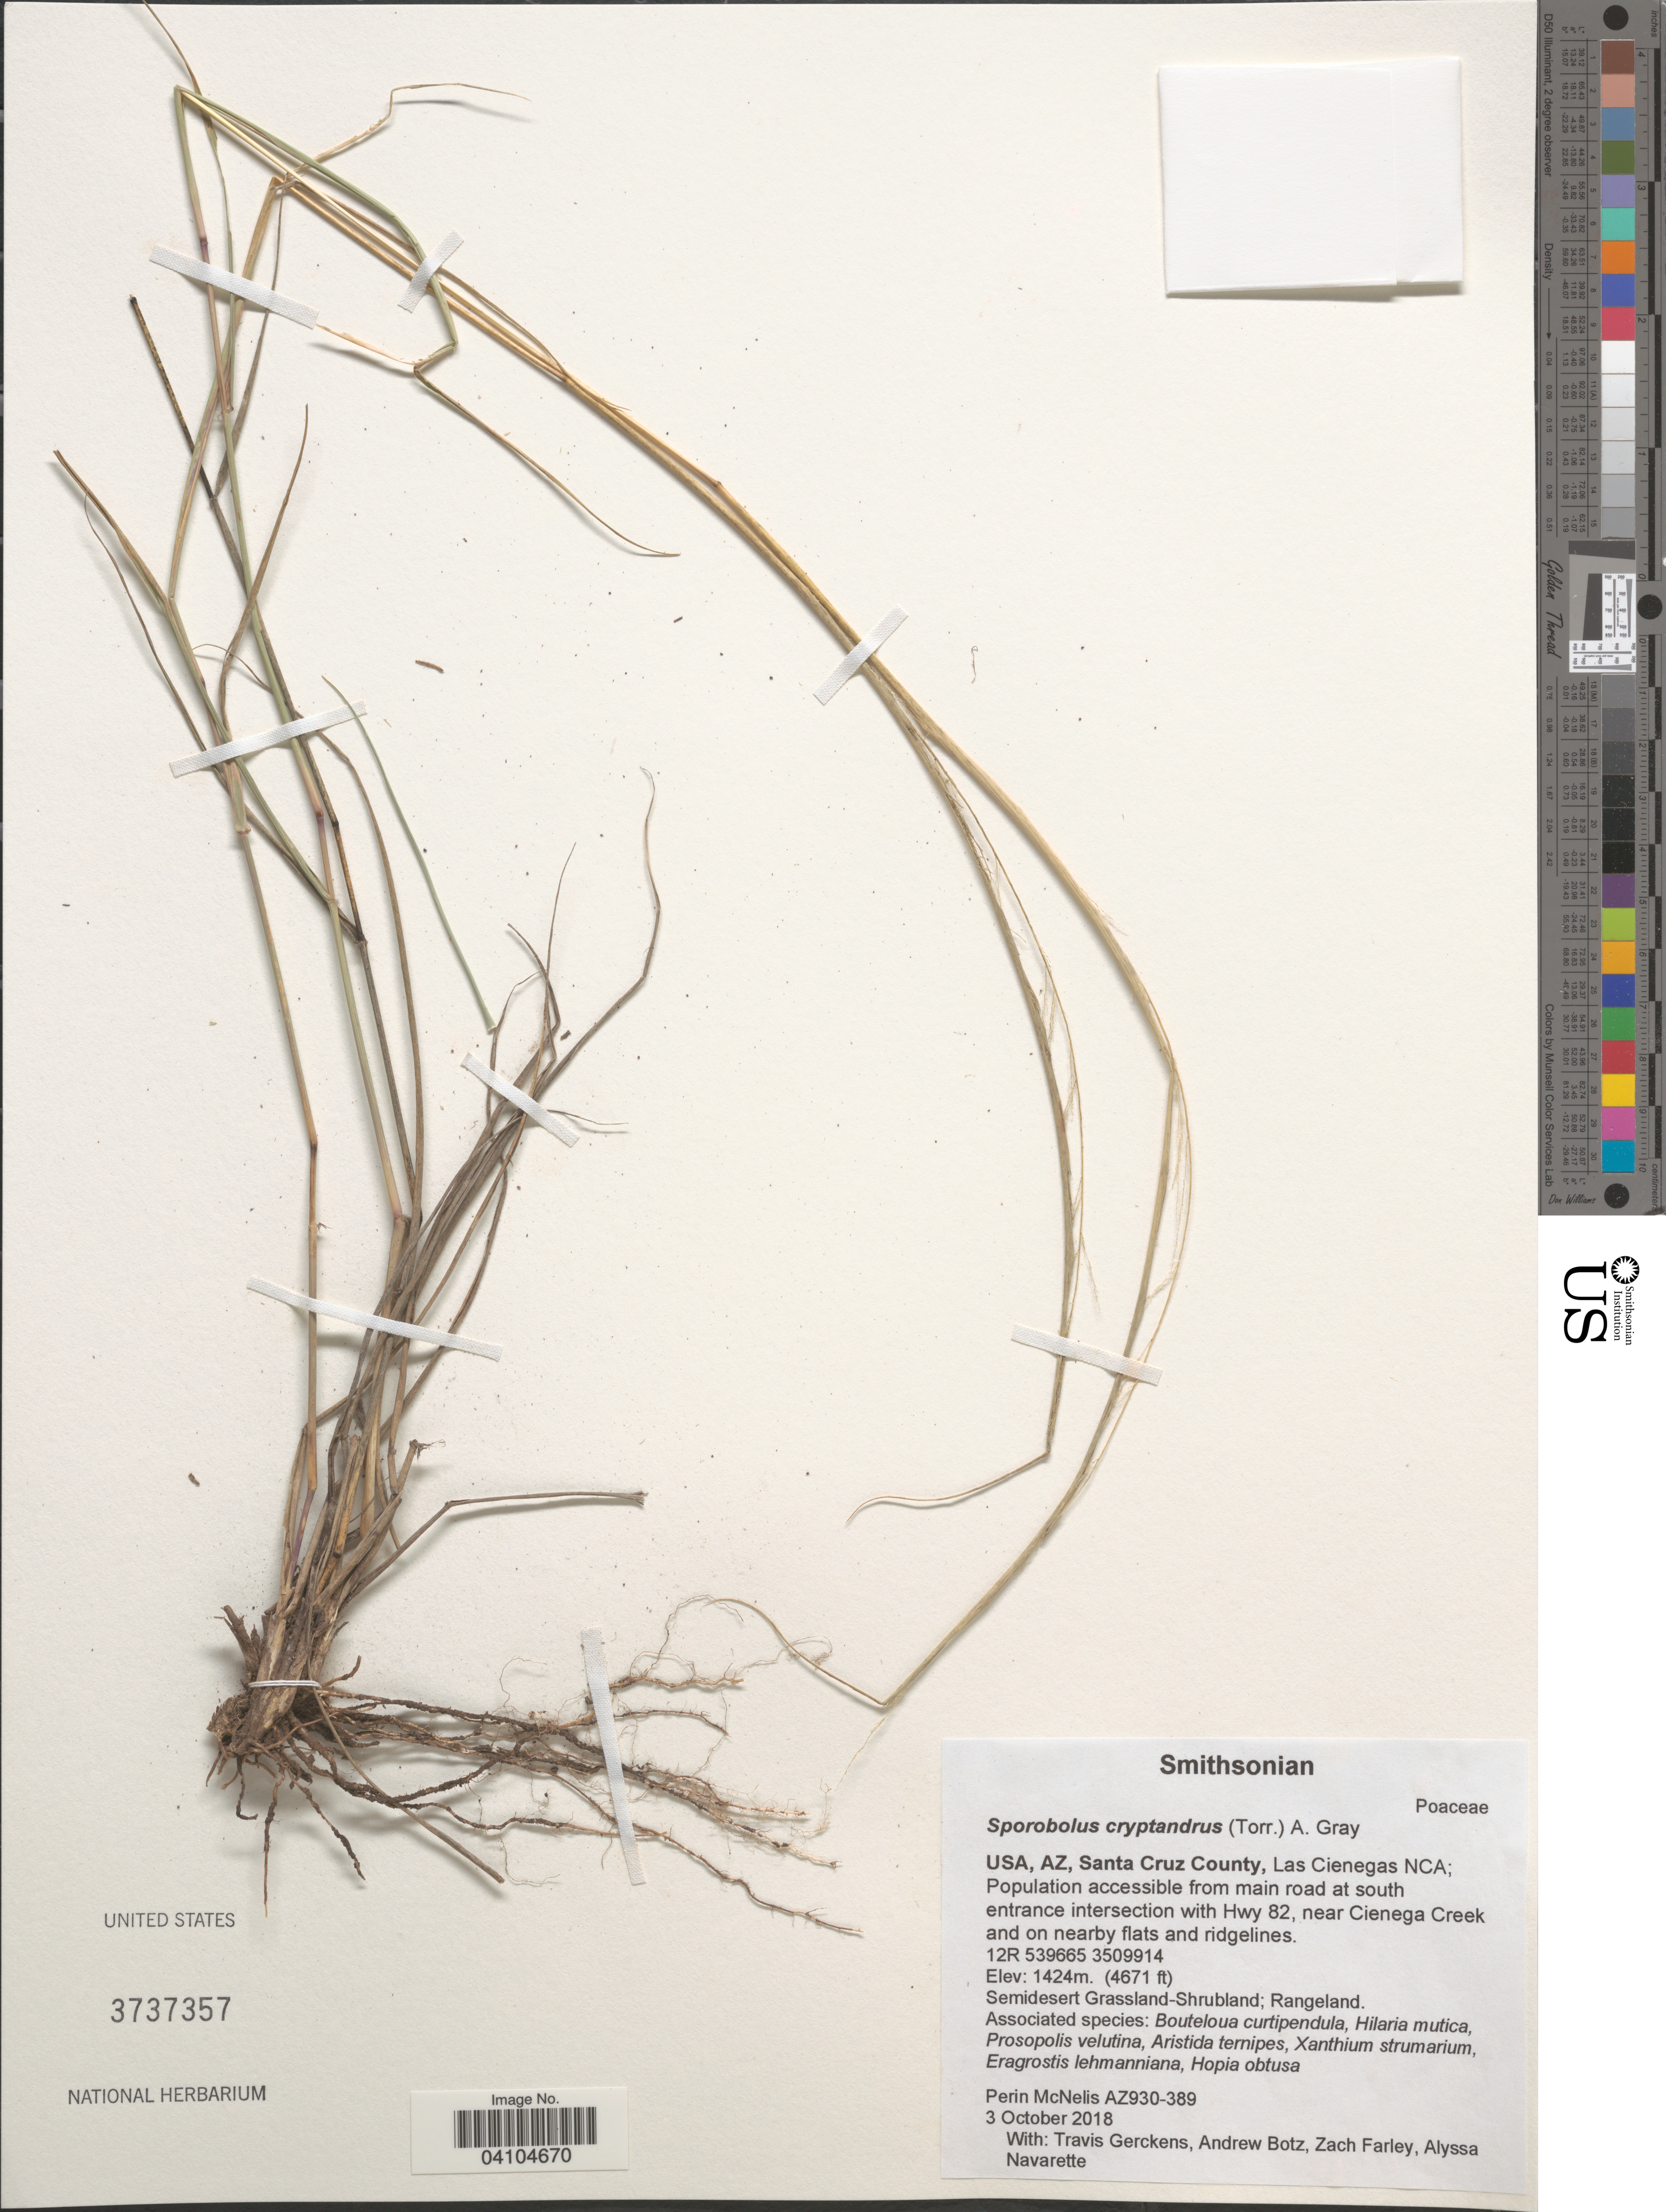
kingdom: Plantae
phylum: Tracheophyta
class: Liliopsida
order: Poales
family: Poaceae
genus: Sporobolus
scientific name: Sporobolus cryptandrus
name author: (Torr.) A. Gray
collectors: P. McNelis, T. Gerckens, A. Botz, Z. Farley & A. Navarette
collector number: AZ930-389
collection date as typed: Transcribed d/m/y: 3/10/2018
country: United States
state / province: Arizona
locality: Santa Cruz County, Las Cienegas NCA; Population accessible from main road at south entrance intersection with Hwy 82, near Cienega Creek and on nearby flats and ridgelines. 12R 539665 3509914.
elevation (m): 1424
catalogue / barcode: US 3737357